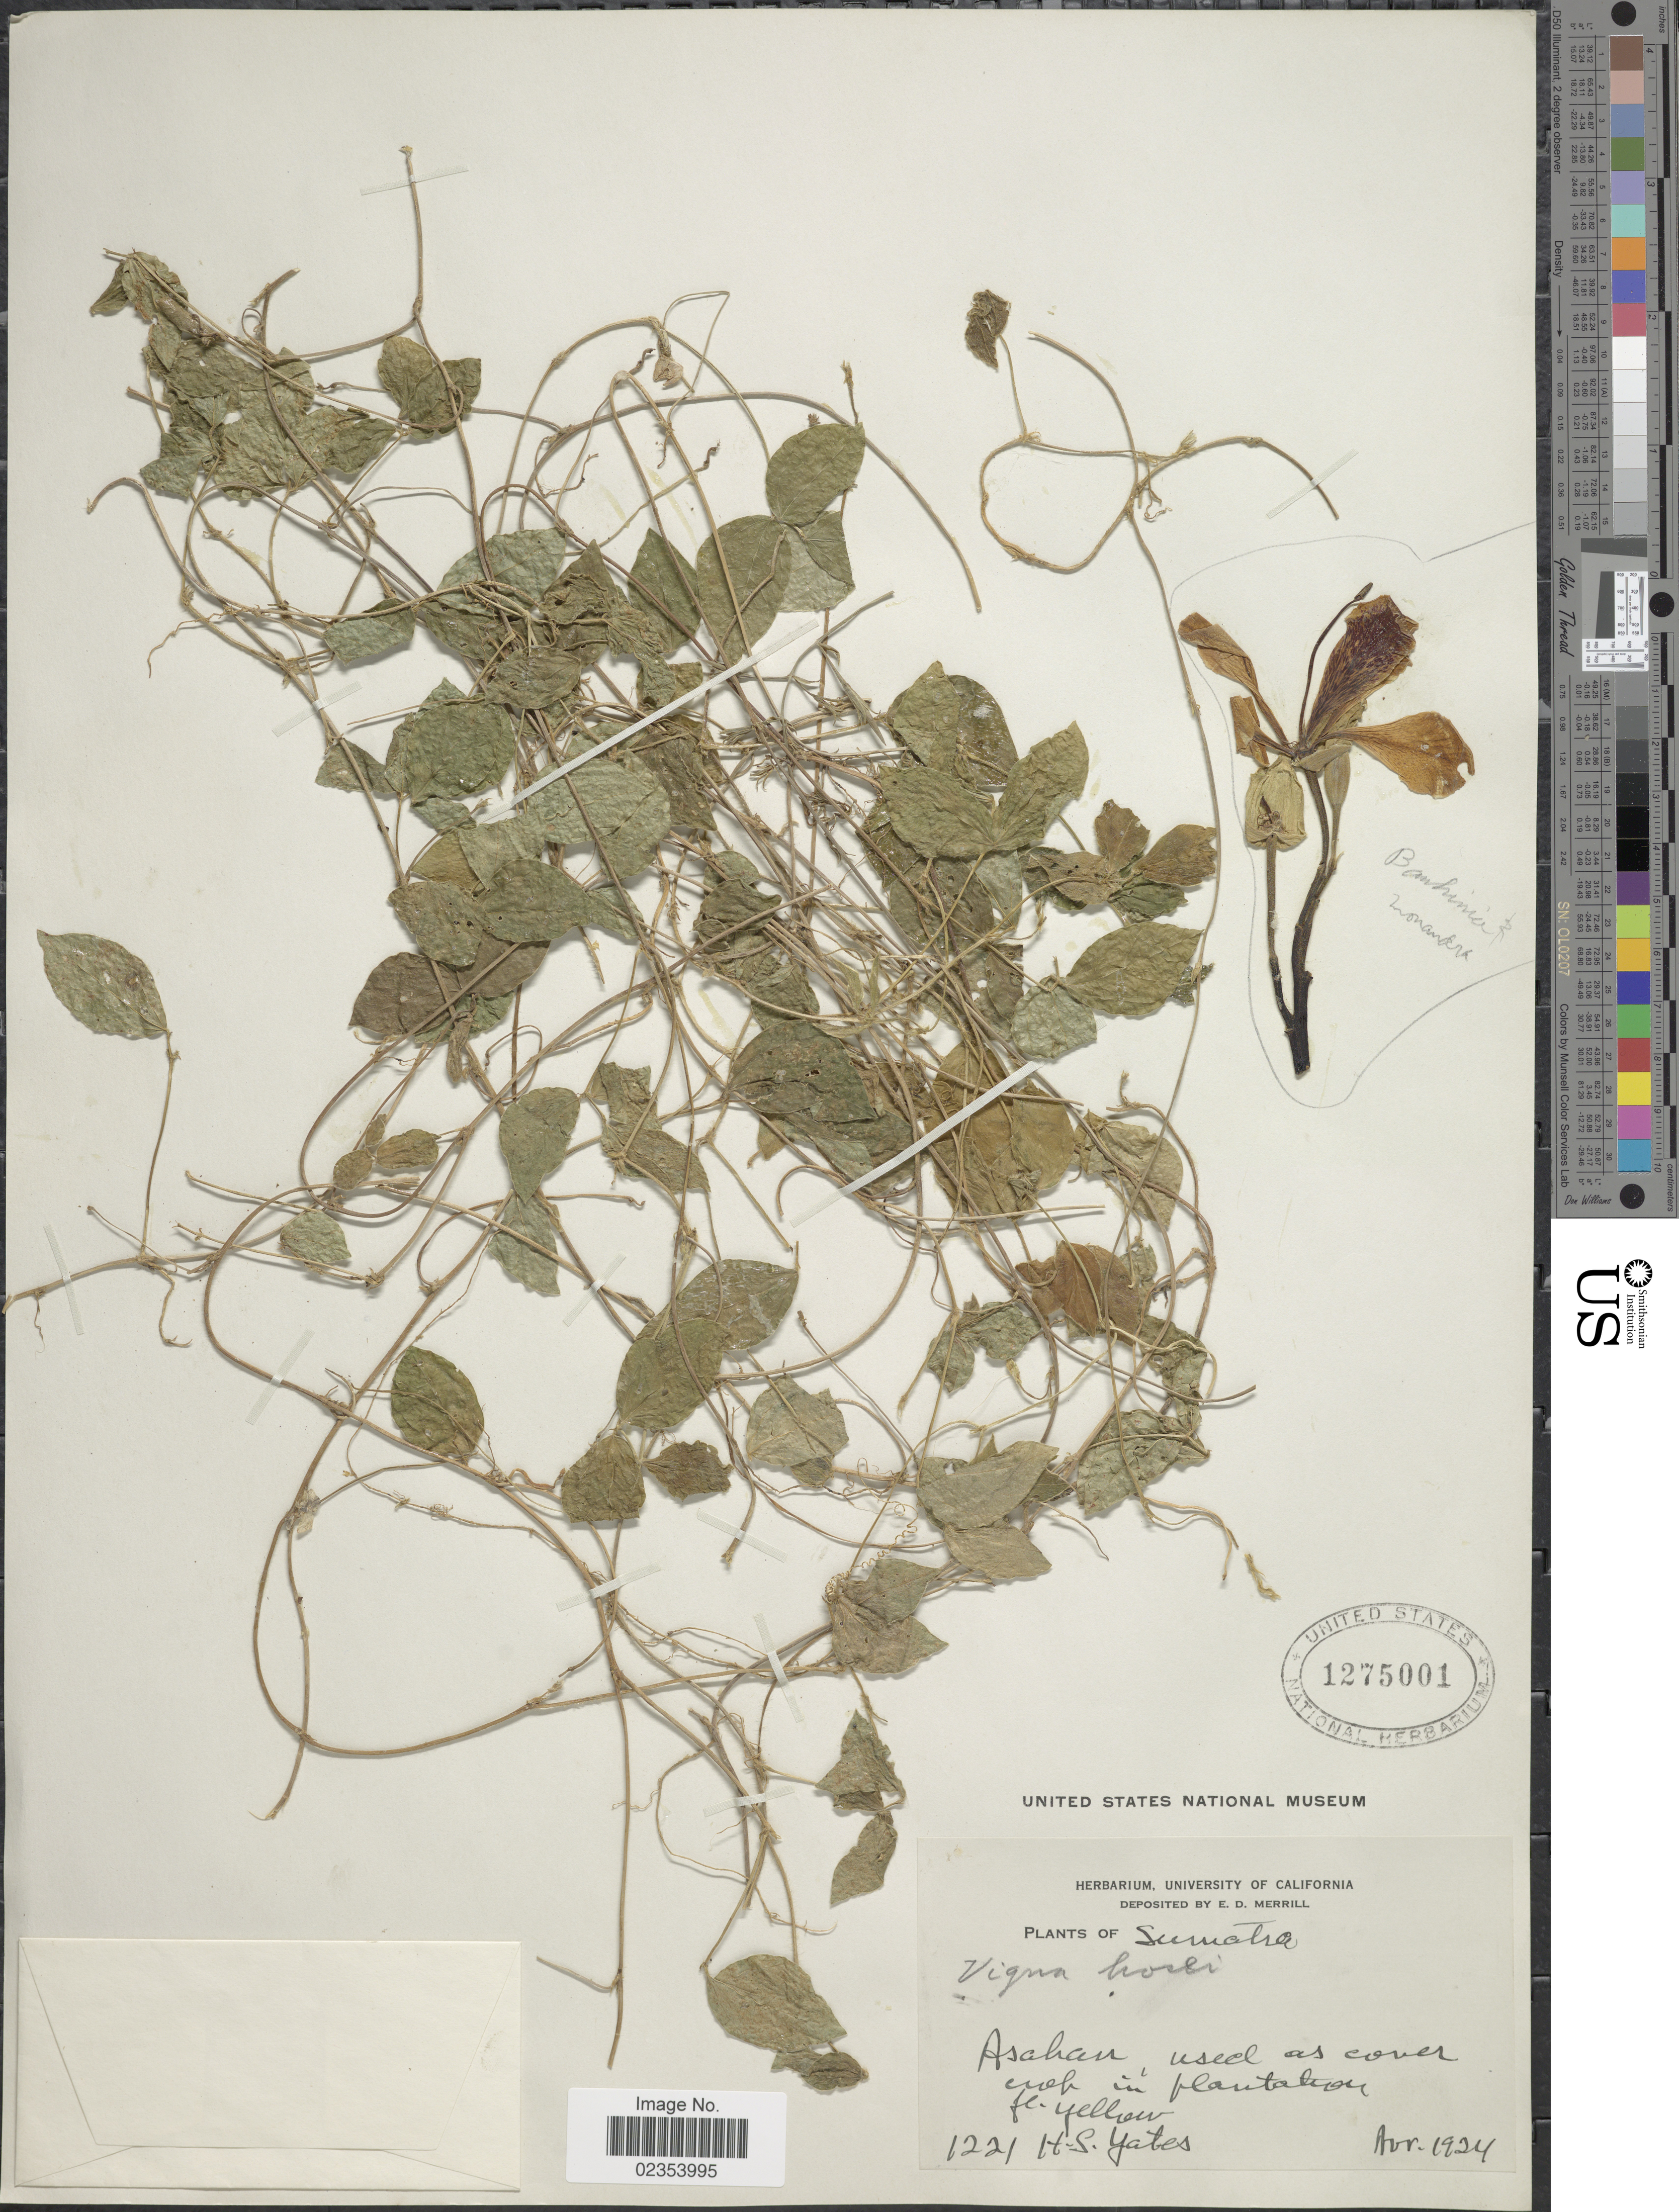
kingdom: Plantae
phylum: Tracheophyta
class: Magnoliopsida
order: Fabales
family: Fabaceae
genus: Vigna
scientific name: Vigna hosei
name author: (Craib) Backer ex K. Heyne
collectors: H. S. Yates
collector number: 1221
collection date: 1924-04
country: Indonesia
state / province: Sumatra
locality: Asahan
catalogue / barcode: US 1275001